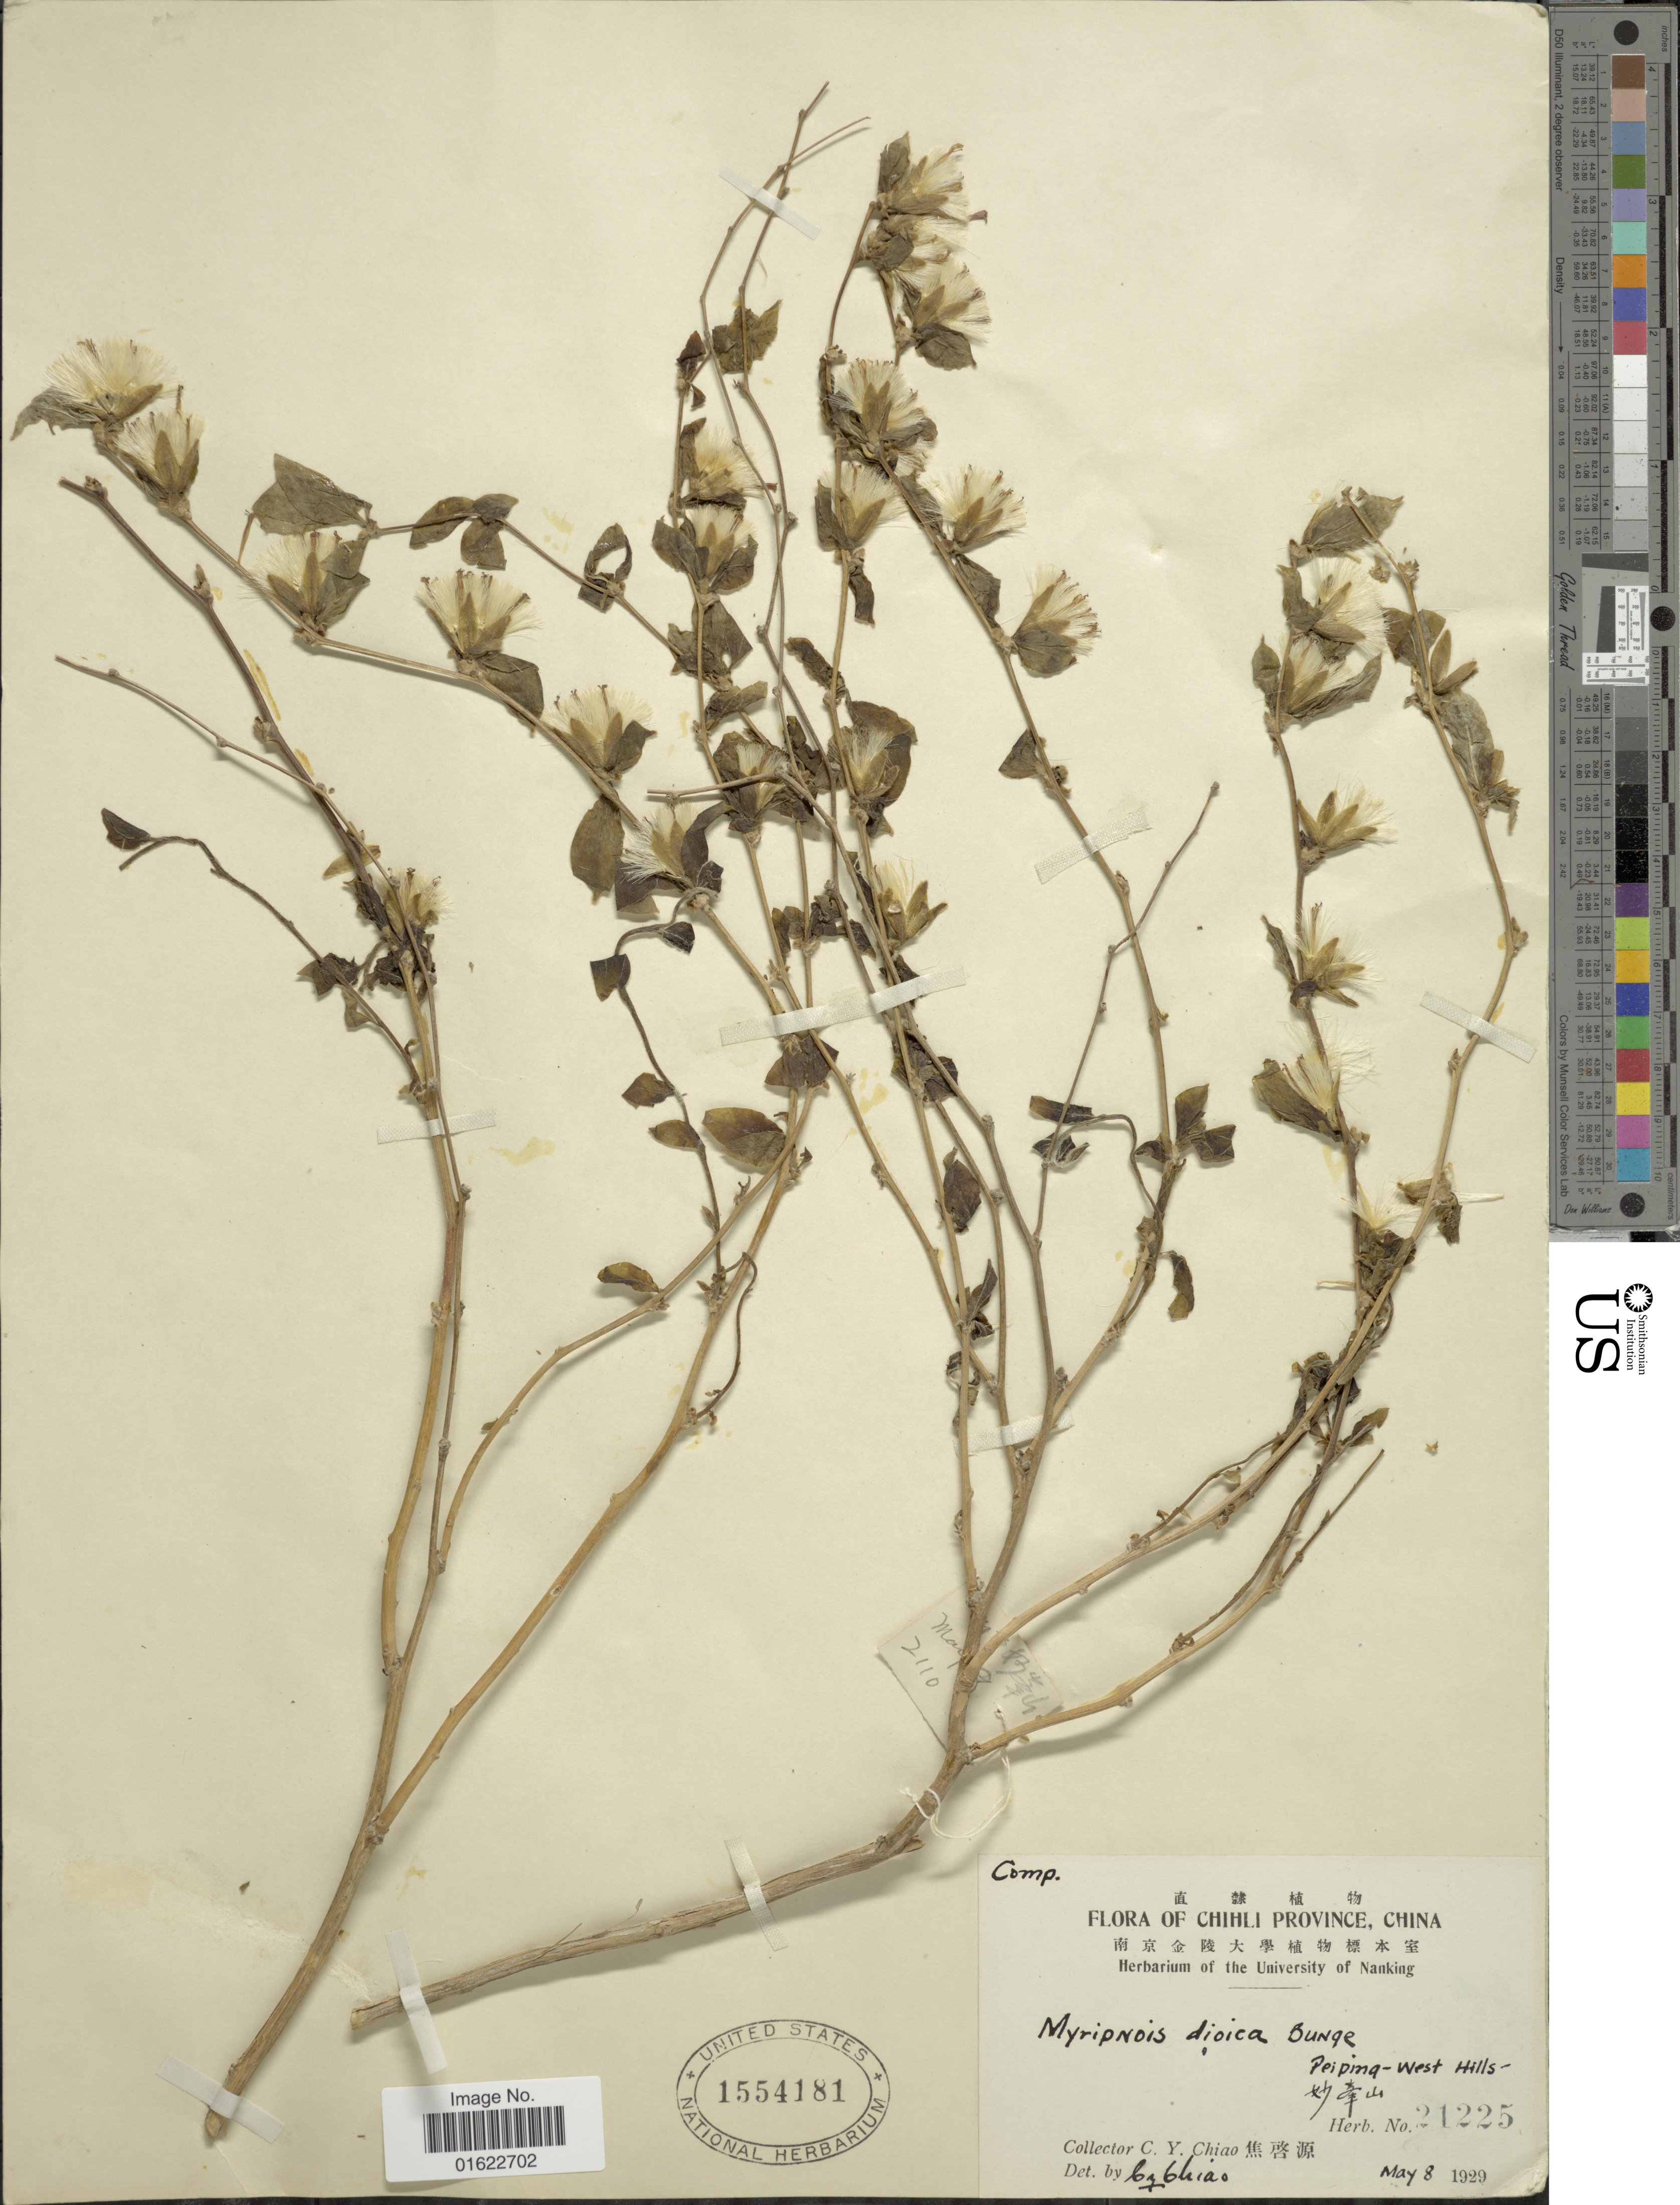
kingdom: Plantae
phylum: Tracheophyta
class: Magnoliopsida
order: Asterales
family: Asteraceae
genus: Pertya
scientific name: Pertya dioica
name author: (Bunge) S.E. Freire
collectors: C. Y. Chiao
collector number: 21225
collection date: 1929-05-08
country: China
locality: Chihli Province, Peipina - West Hills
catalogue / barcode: US 1554181